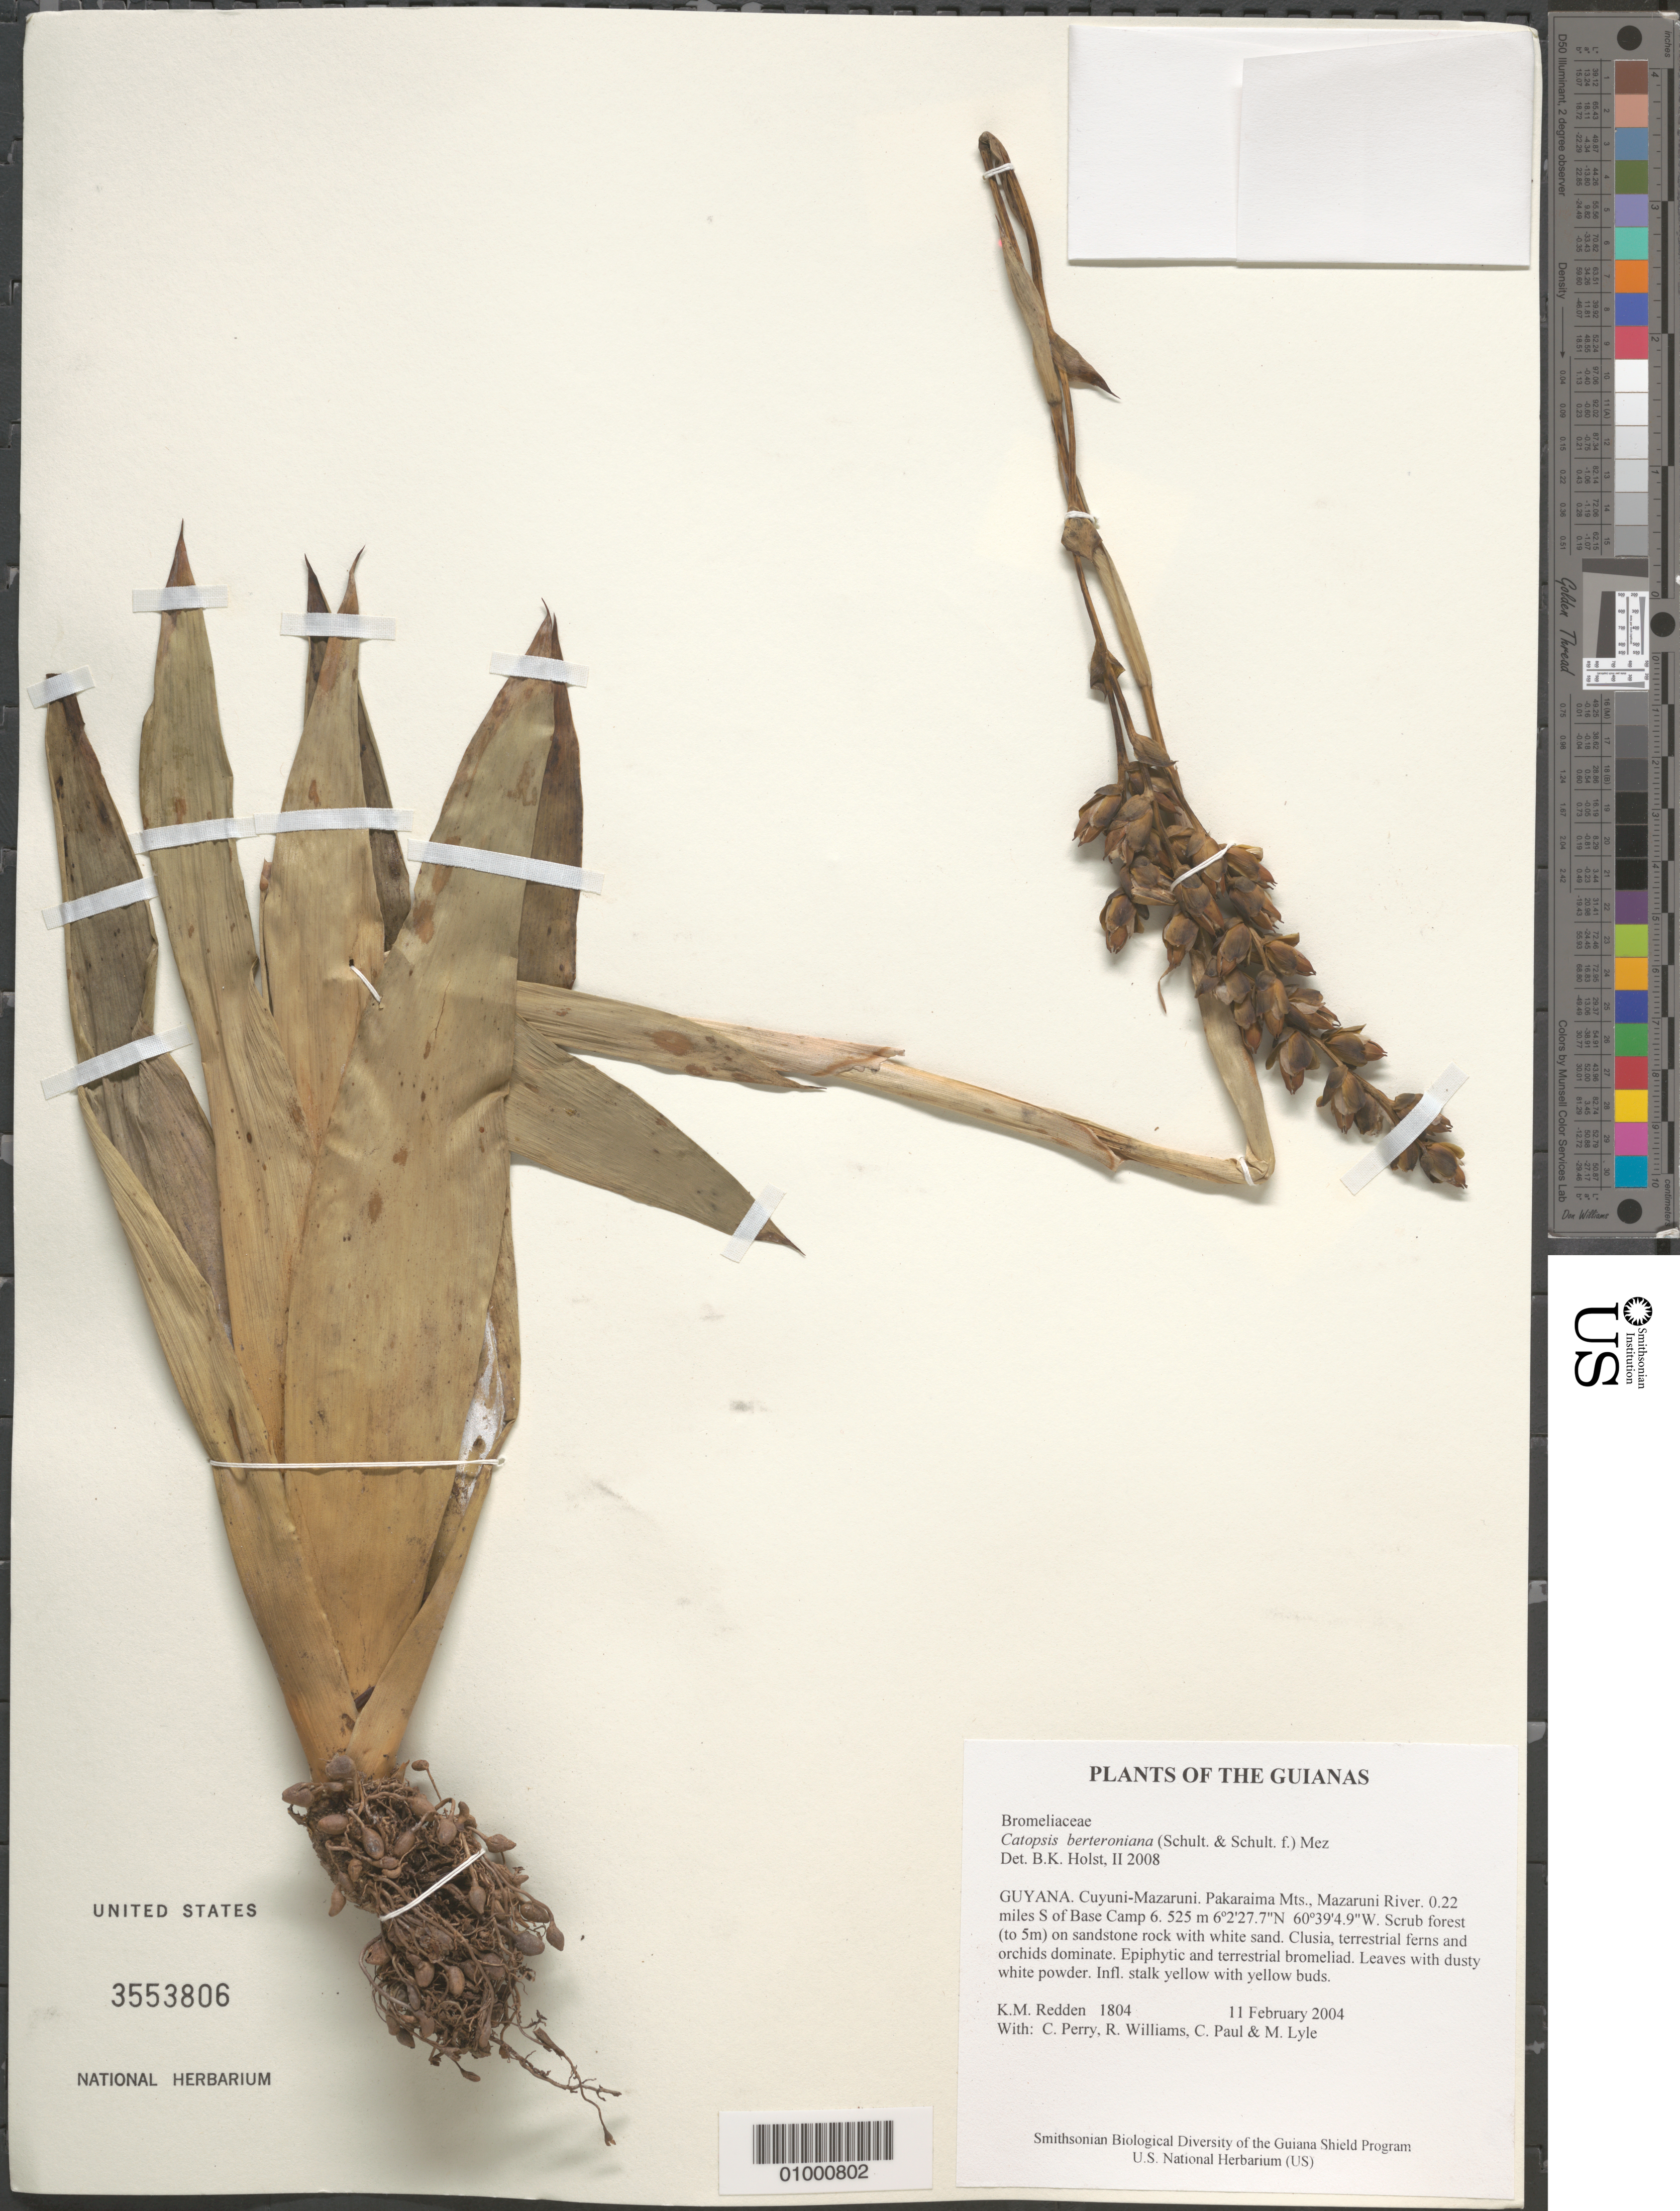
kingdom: Plantae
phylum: Tracheophyta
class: Liliopsida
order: Poales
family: Bromeliaceae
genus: Catopsis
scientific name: Catopsis berteroniana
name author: (Schult. & Schult. f.) Mez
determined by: Holst, Bruce K.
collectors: K. M. Redden, C. Perry, R. Williams, C. Paul & M. Lyle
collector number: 1804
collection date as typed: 11 February 2004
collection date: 2004-02-11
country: Guyana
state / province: Cuyuni-Mazaruni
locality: Pakaraima Mts., Mazaruni River. 0.22 miles S of Base Camp 6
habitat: Scrub forest (to 5m) on sandstone rock with white sand. Clusia, terrestrial ferns and orchids dominate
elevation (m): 525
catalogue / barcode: US 3553806